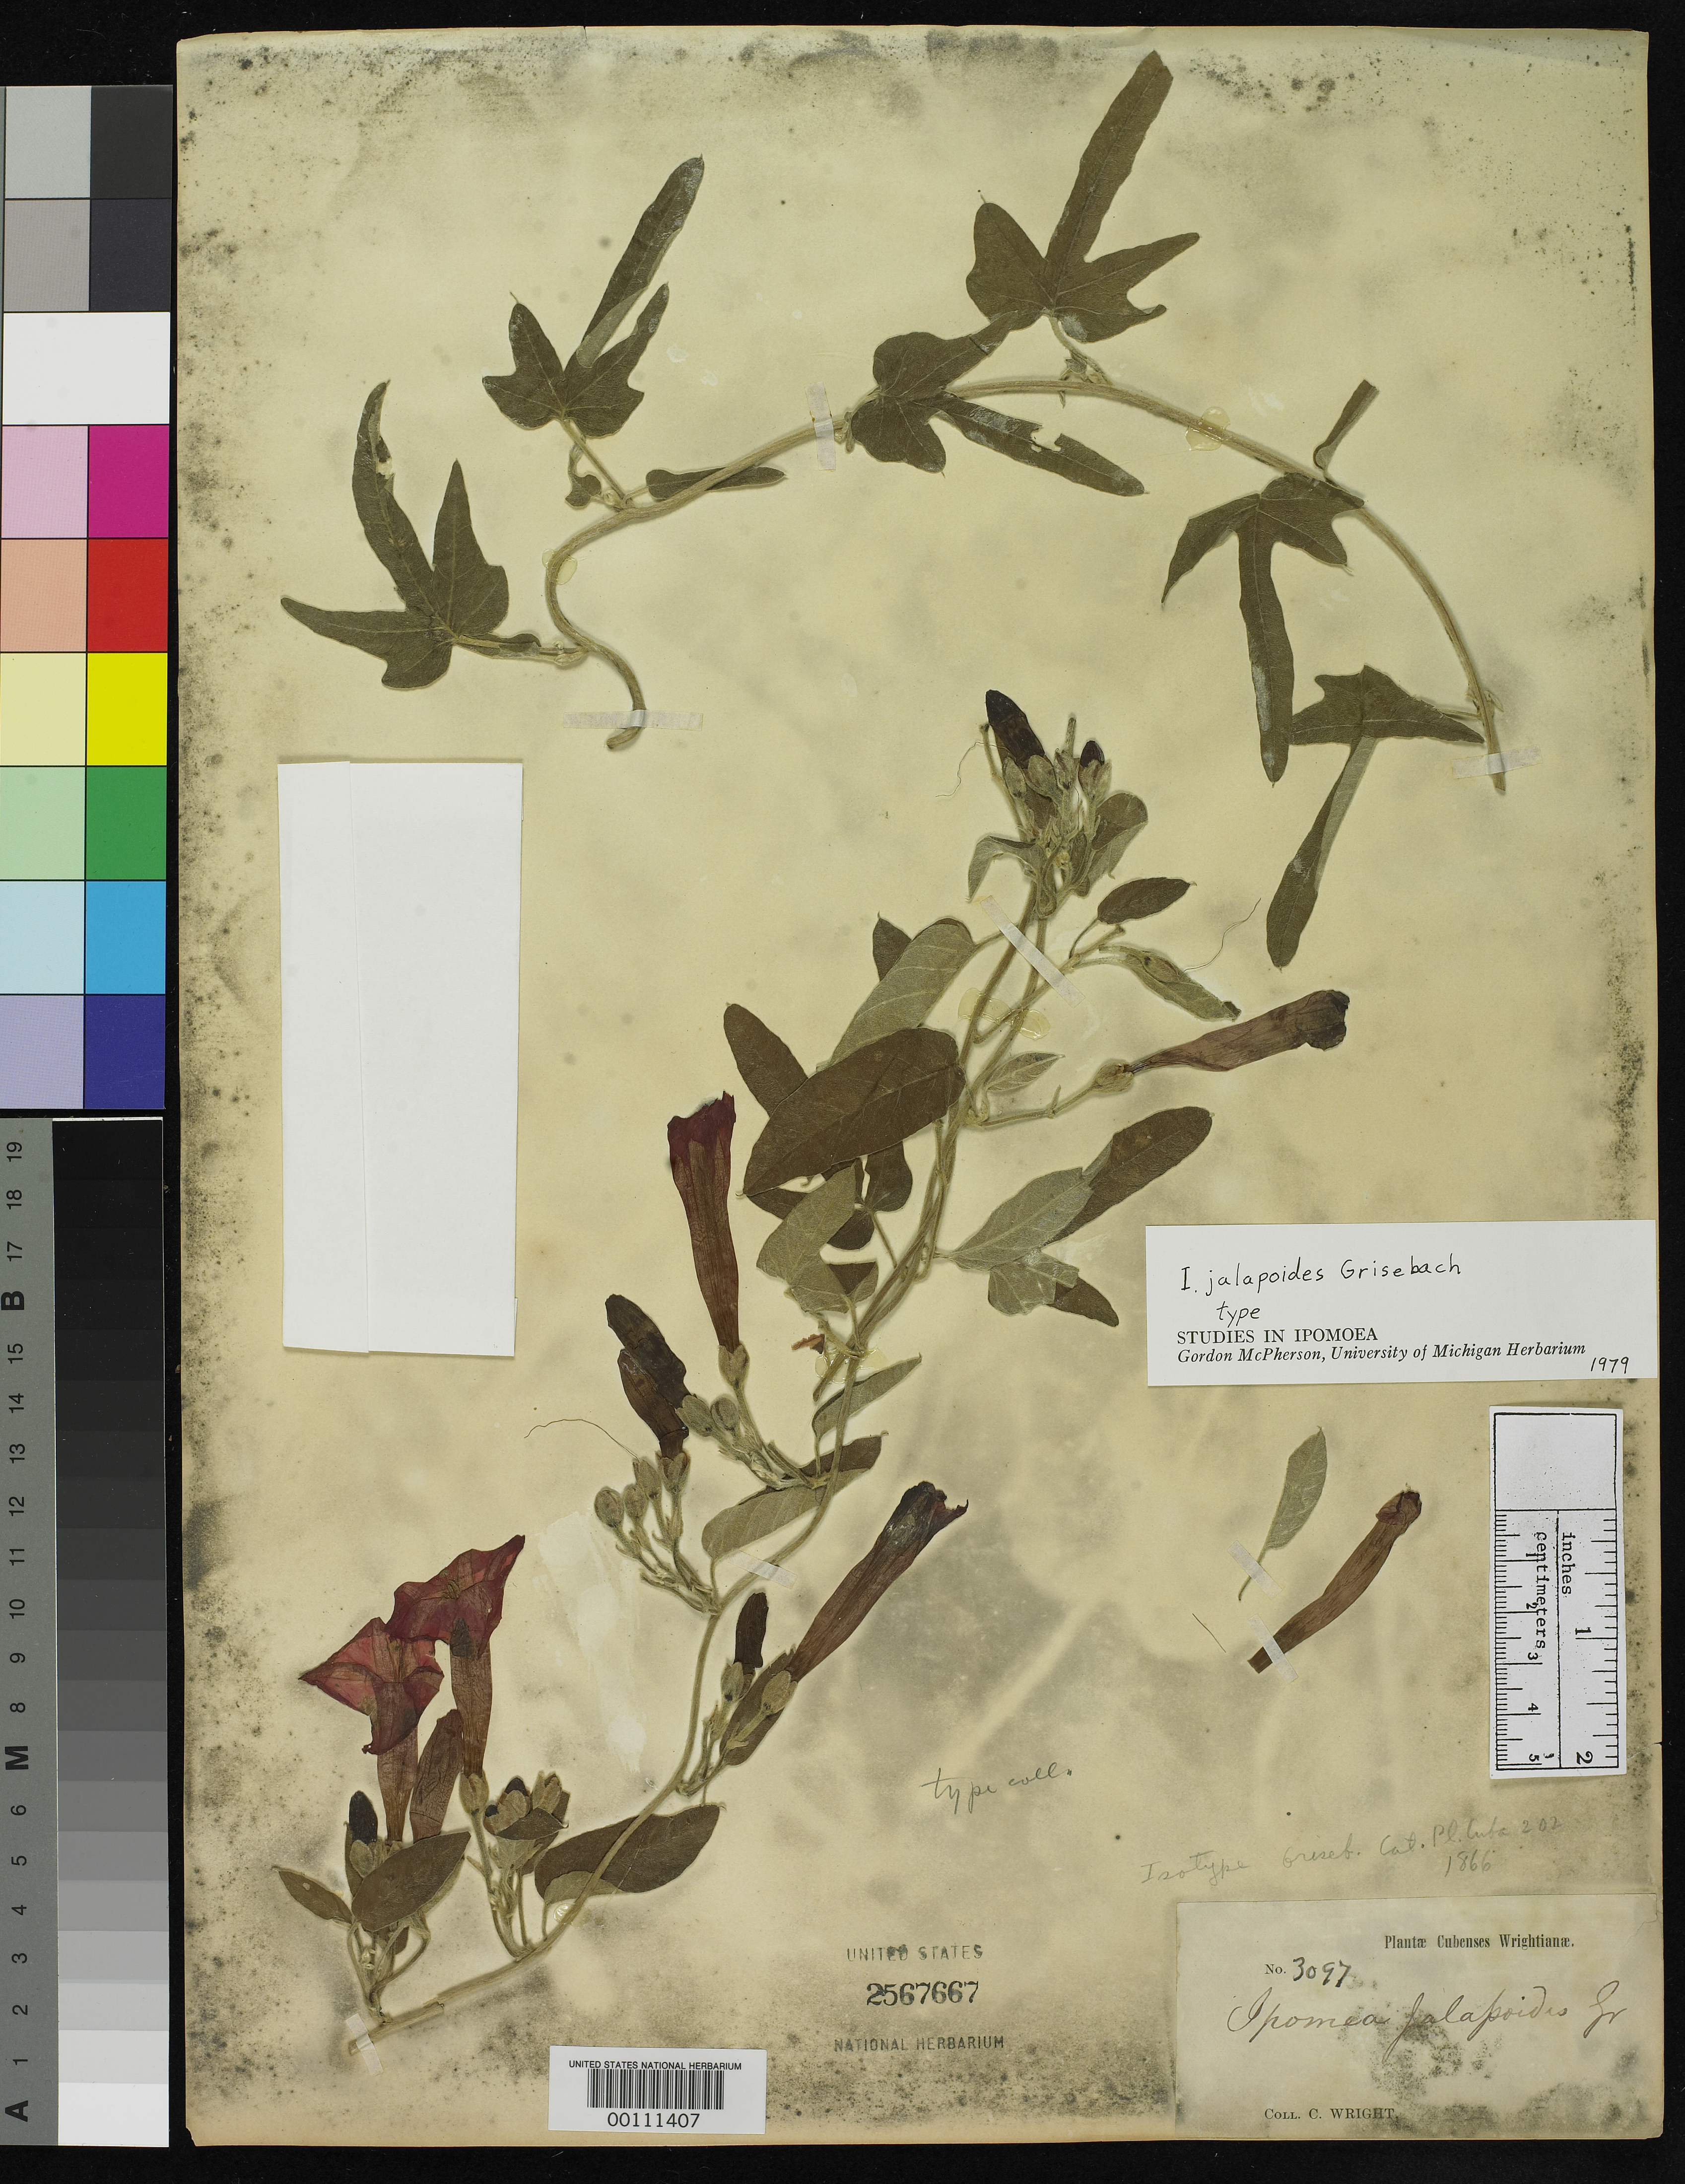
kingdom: Plantae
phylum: Tracheophyta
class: Magnoliopsida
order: Solanales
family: Convolvulaceae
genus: Ipomoea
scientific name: Ipomoea jalapoides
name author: Griseb.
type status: Isotype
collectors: C. Wright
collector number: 3097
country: Cuba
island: Greater Antilles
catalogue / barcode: US 2567667